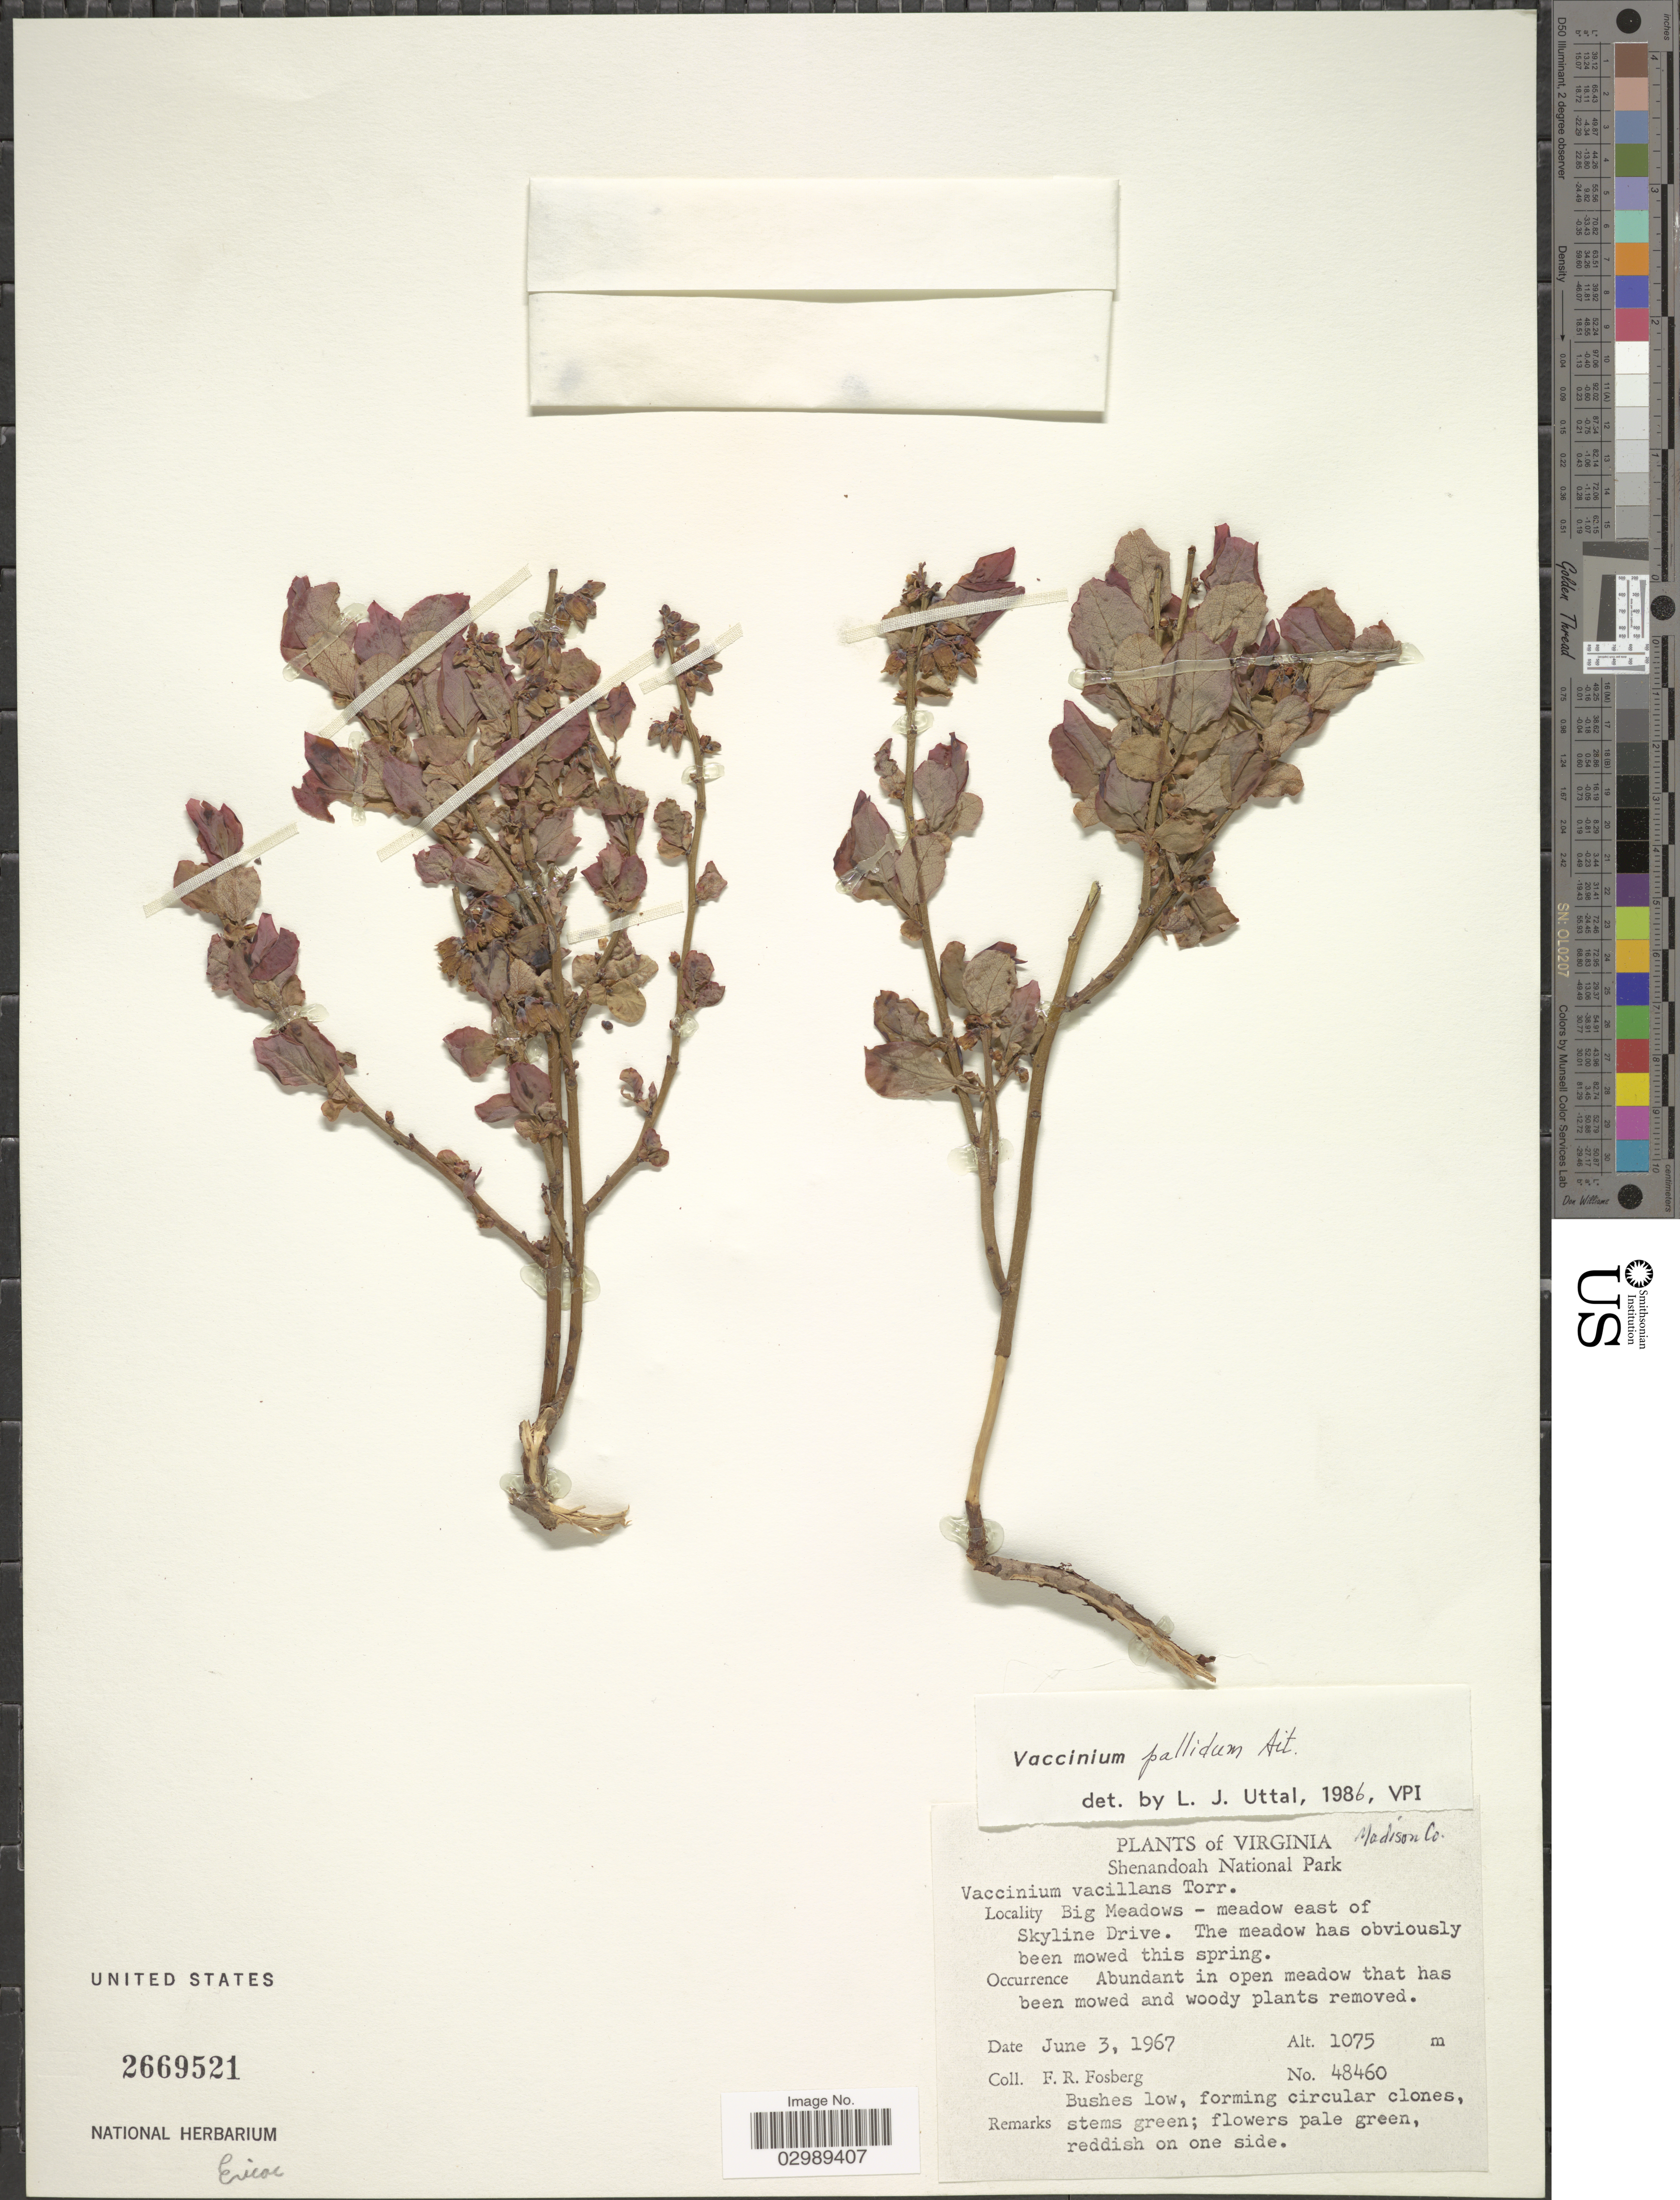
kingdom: Plantae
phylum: Tracheophyta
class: Magnoliopsida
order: Ericales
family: Ericaceae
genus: Vaccinium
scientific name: Vaccinium pallidum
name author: Aiton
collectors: F. R. Fosberg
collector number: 48460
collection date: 1967-06-03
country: United States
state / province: Virginia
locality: Shenandoah National Park, Big Meadows - meadow east of Skyline Drive.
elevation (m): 1075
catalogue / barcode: US 2669521